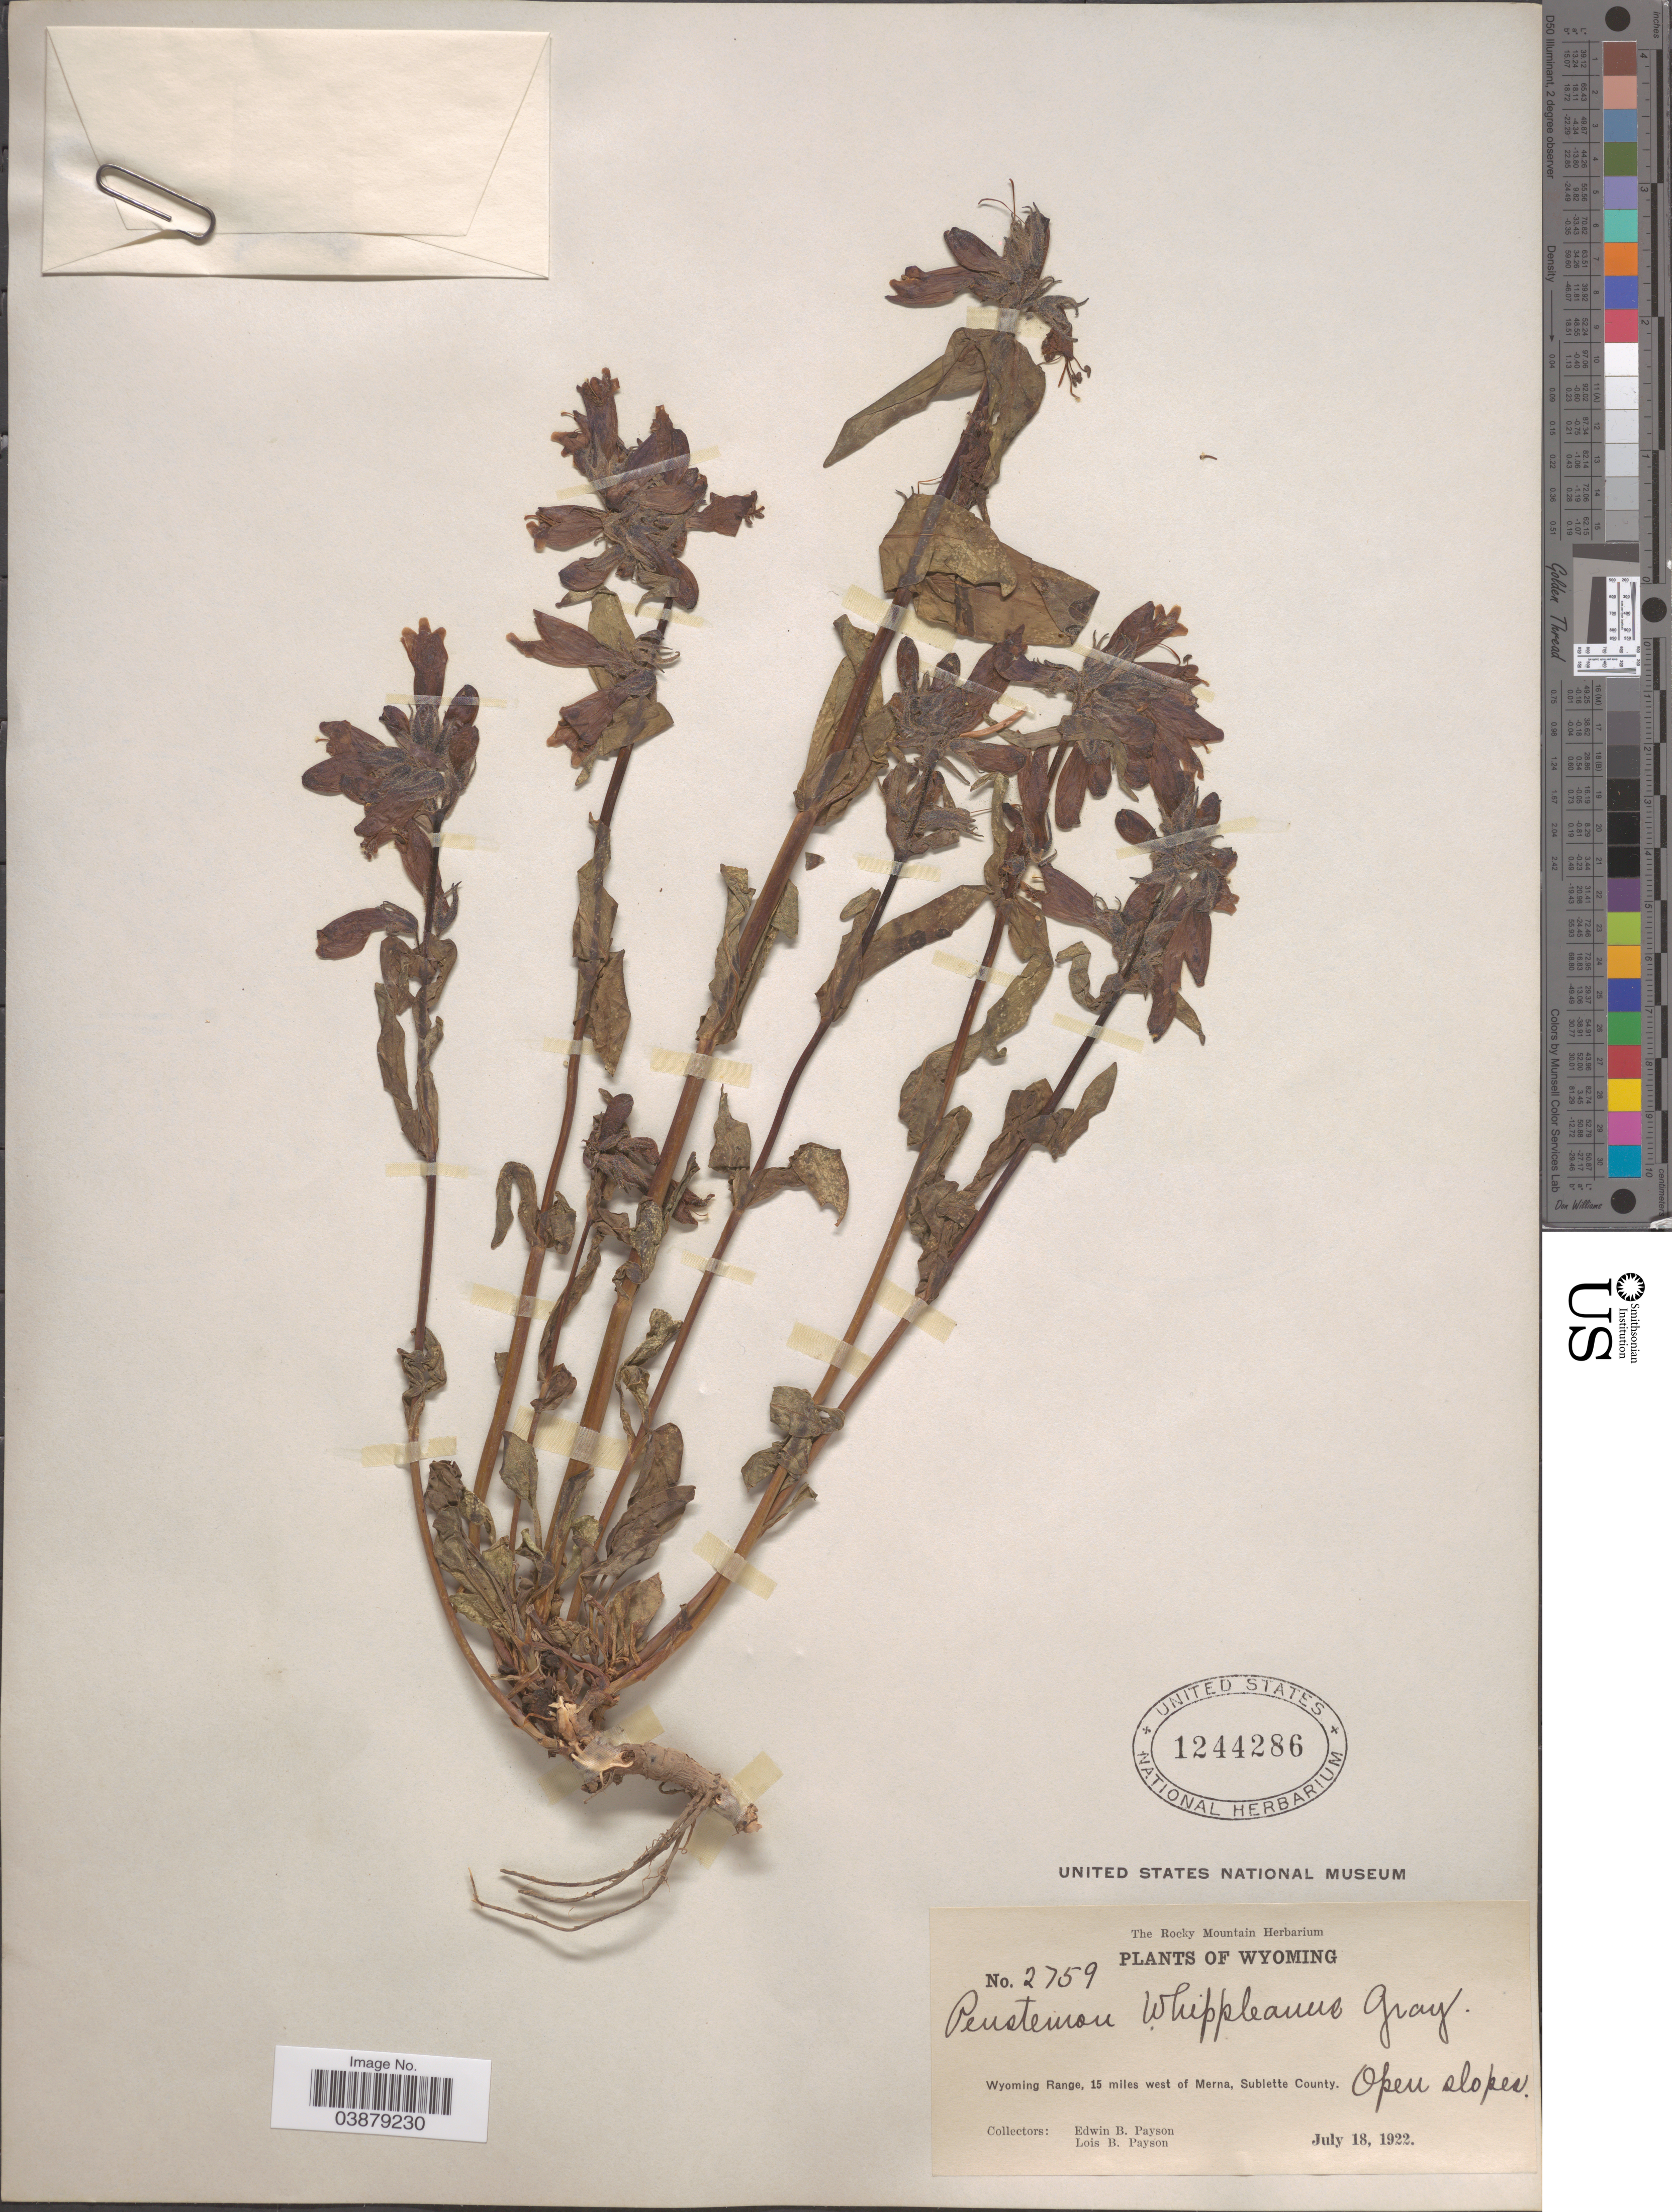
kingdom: Plantae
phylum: Tracheophyta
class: Magnoliopsida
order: Lamiales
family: Plantaginaceae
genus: Penstemon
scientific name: Penstemon whippleanus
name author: A. Gray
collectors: E. B. Payson & L. Payson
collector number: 2759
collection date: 1922-07-18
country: United States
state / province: Wyoming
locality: Wyoming Range, 15 miles west of Merna, Sublette County.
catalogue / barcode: US 1244286